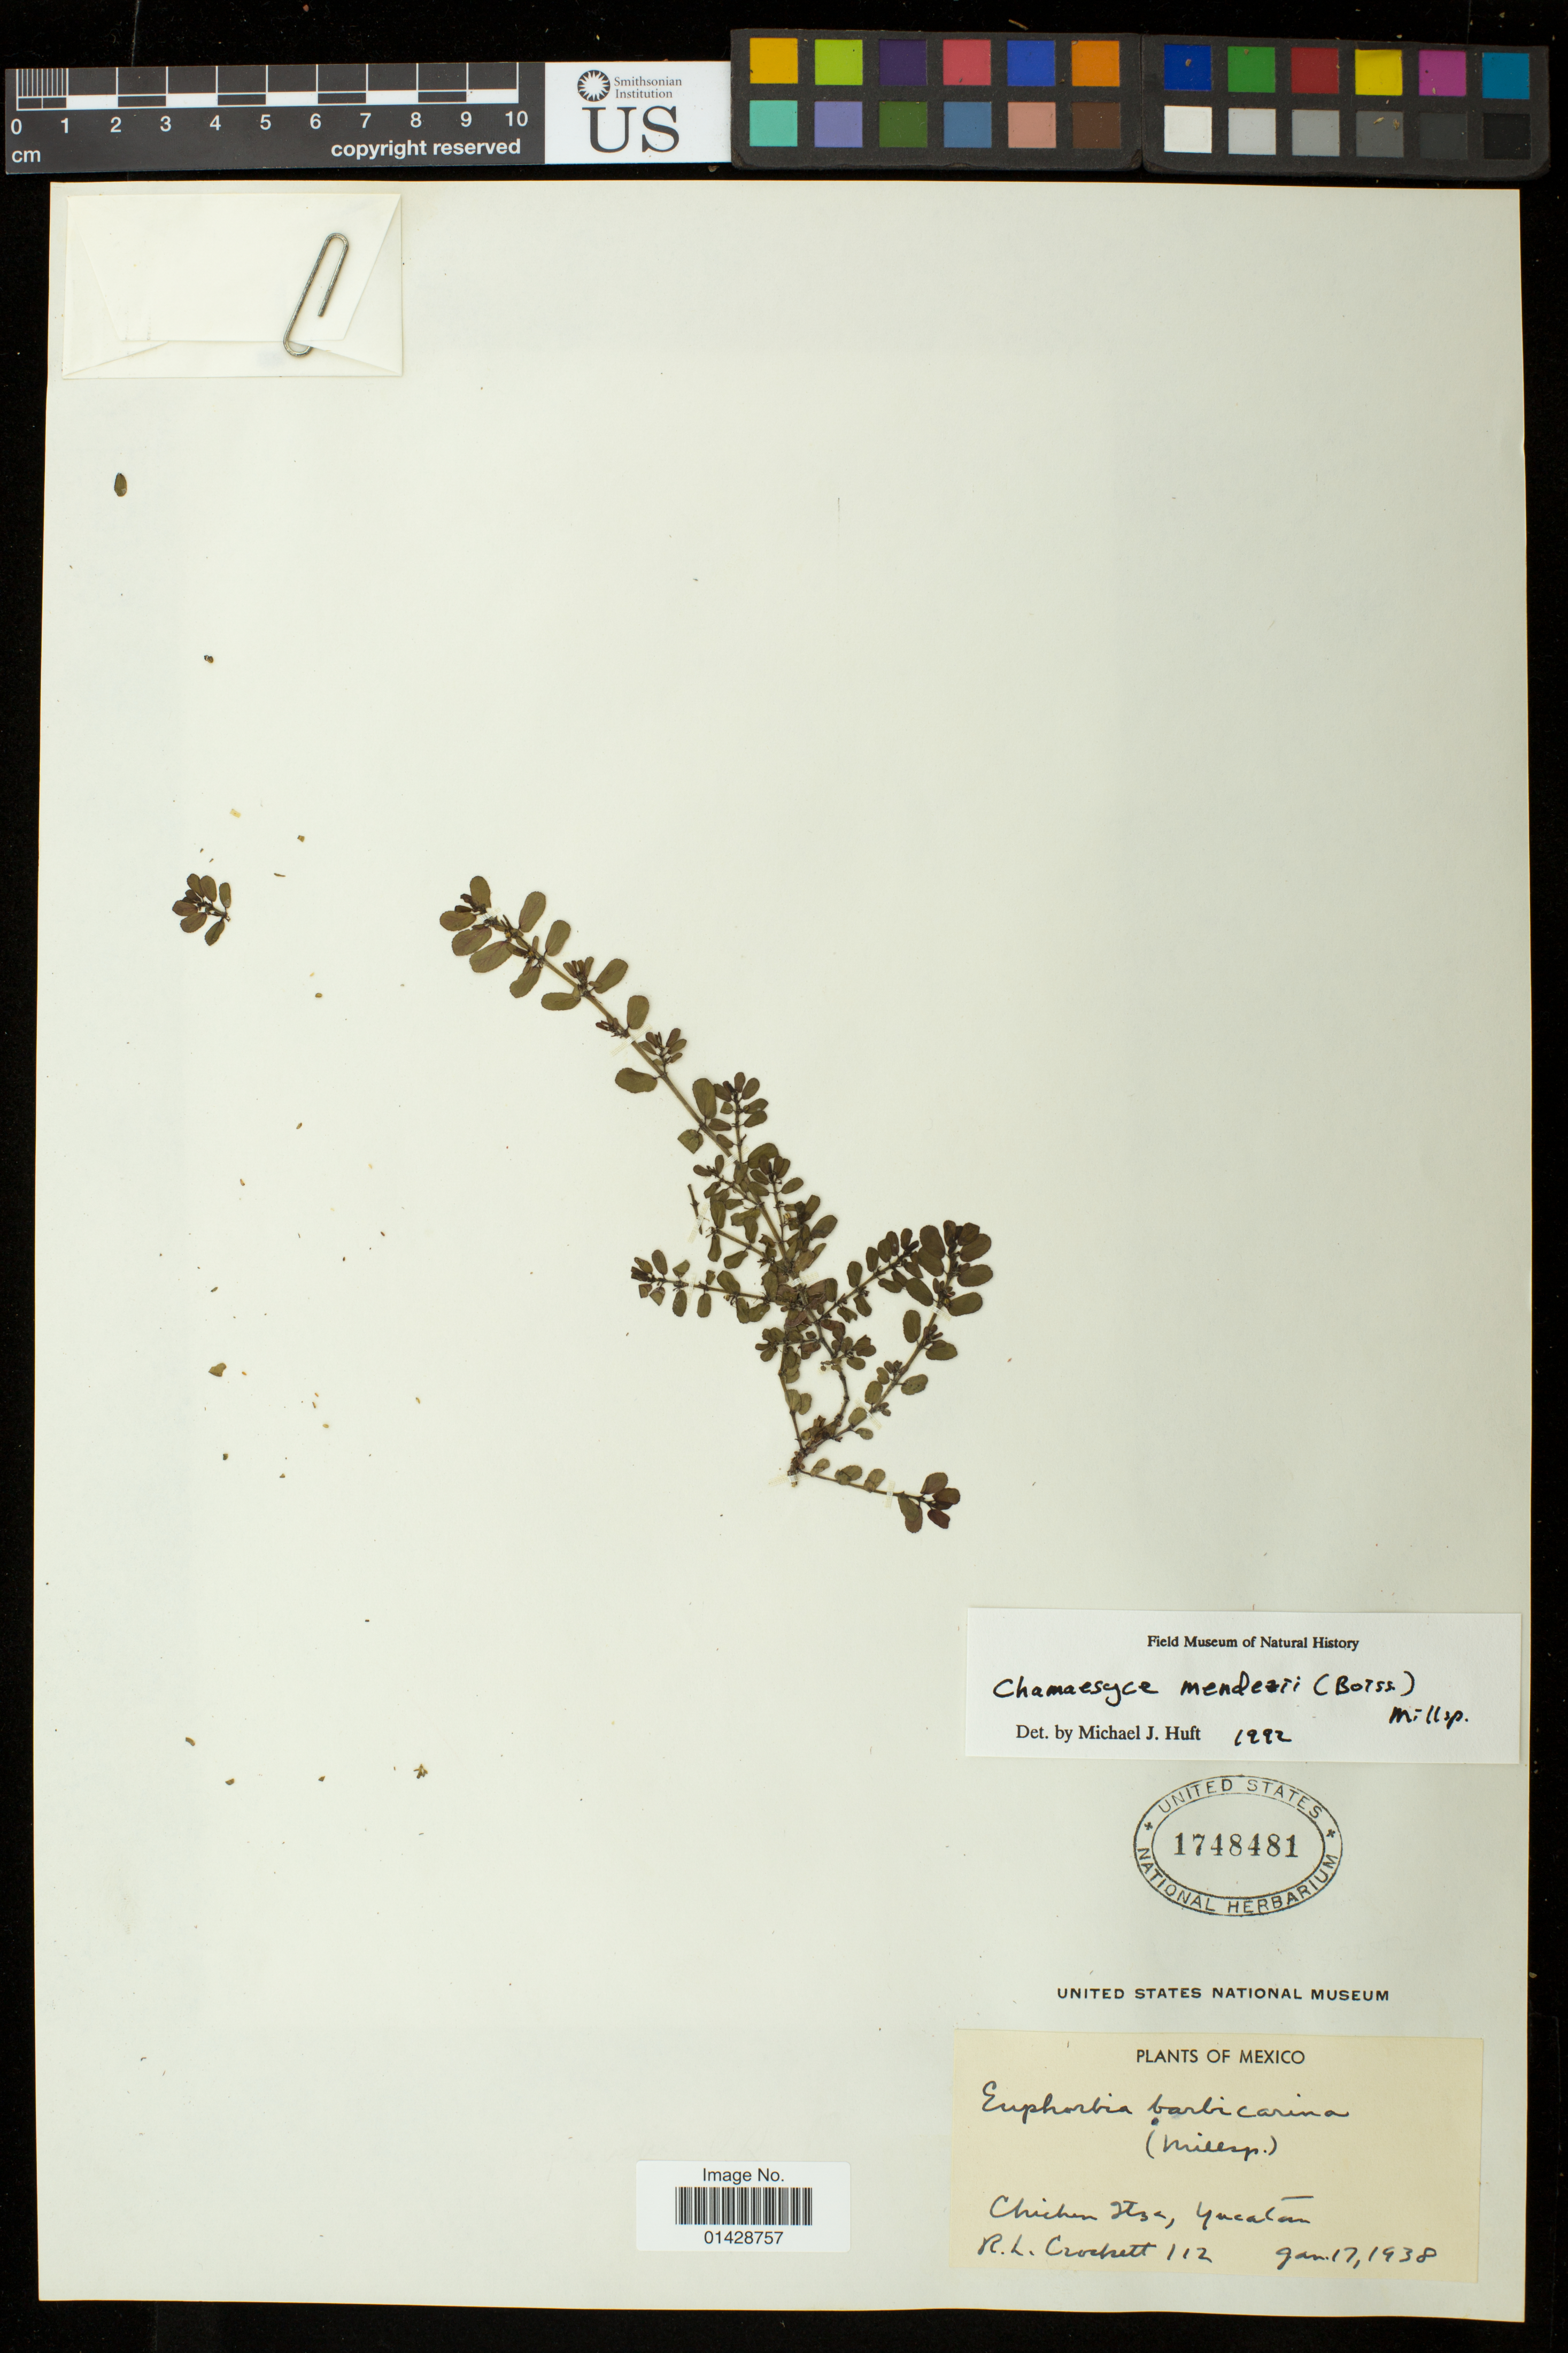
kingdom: Plantae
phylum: Tracheophyta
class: Magnoliopsida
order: Malpighiales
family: Euphorbiaceae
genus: Euphorbia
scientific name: Euphorbia mendezii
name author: Boiss.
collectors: R. Crockett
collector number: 112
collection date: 1938-01-17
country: Mexico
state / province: Yucatán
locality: Chichen Itza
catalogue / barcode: US 1748481